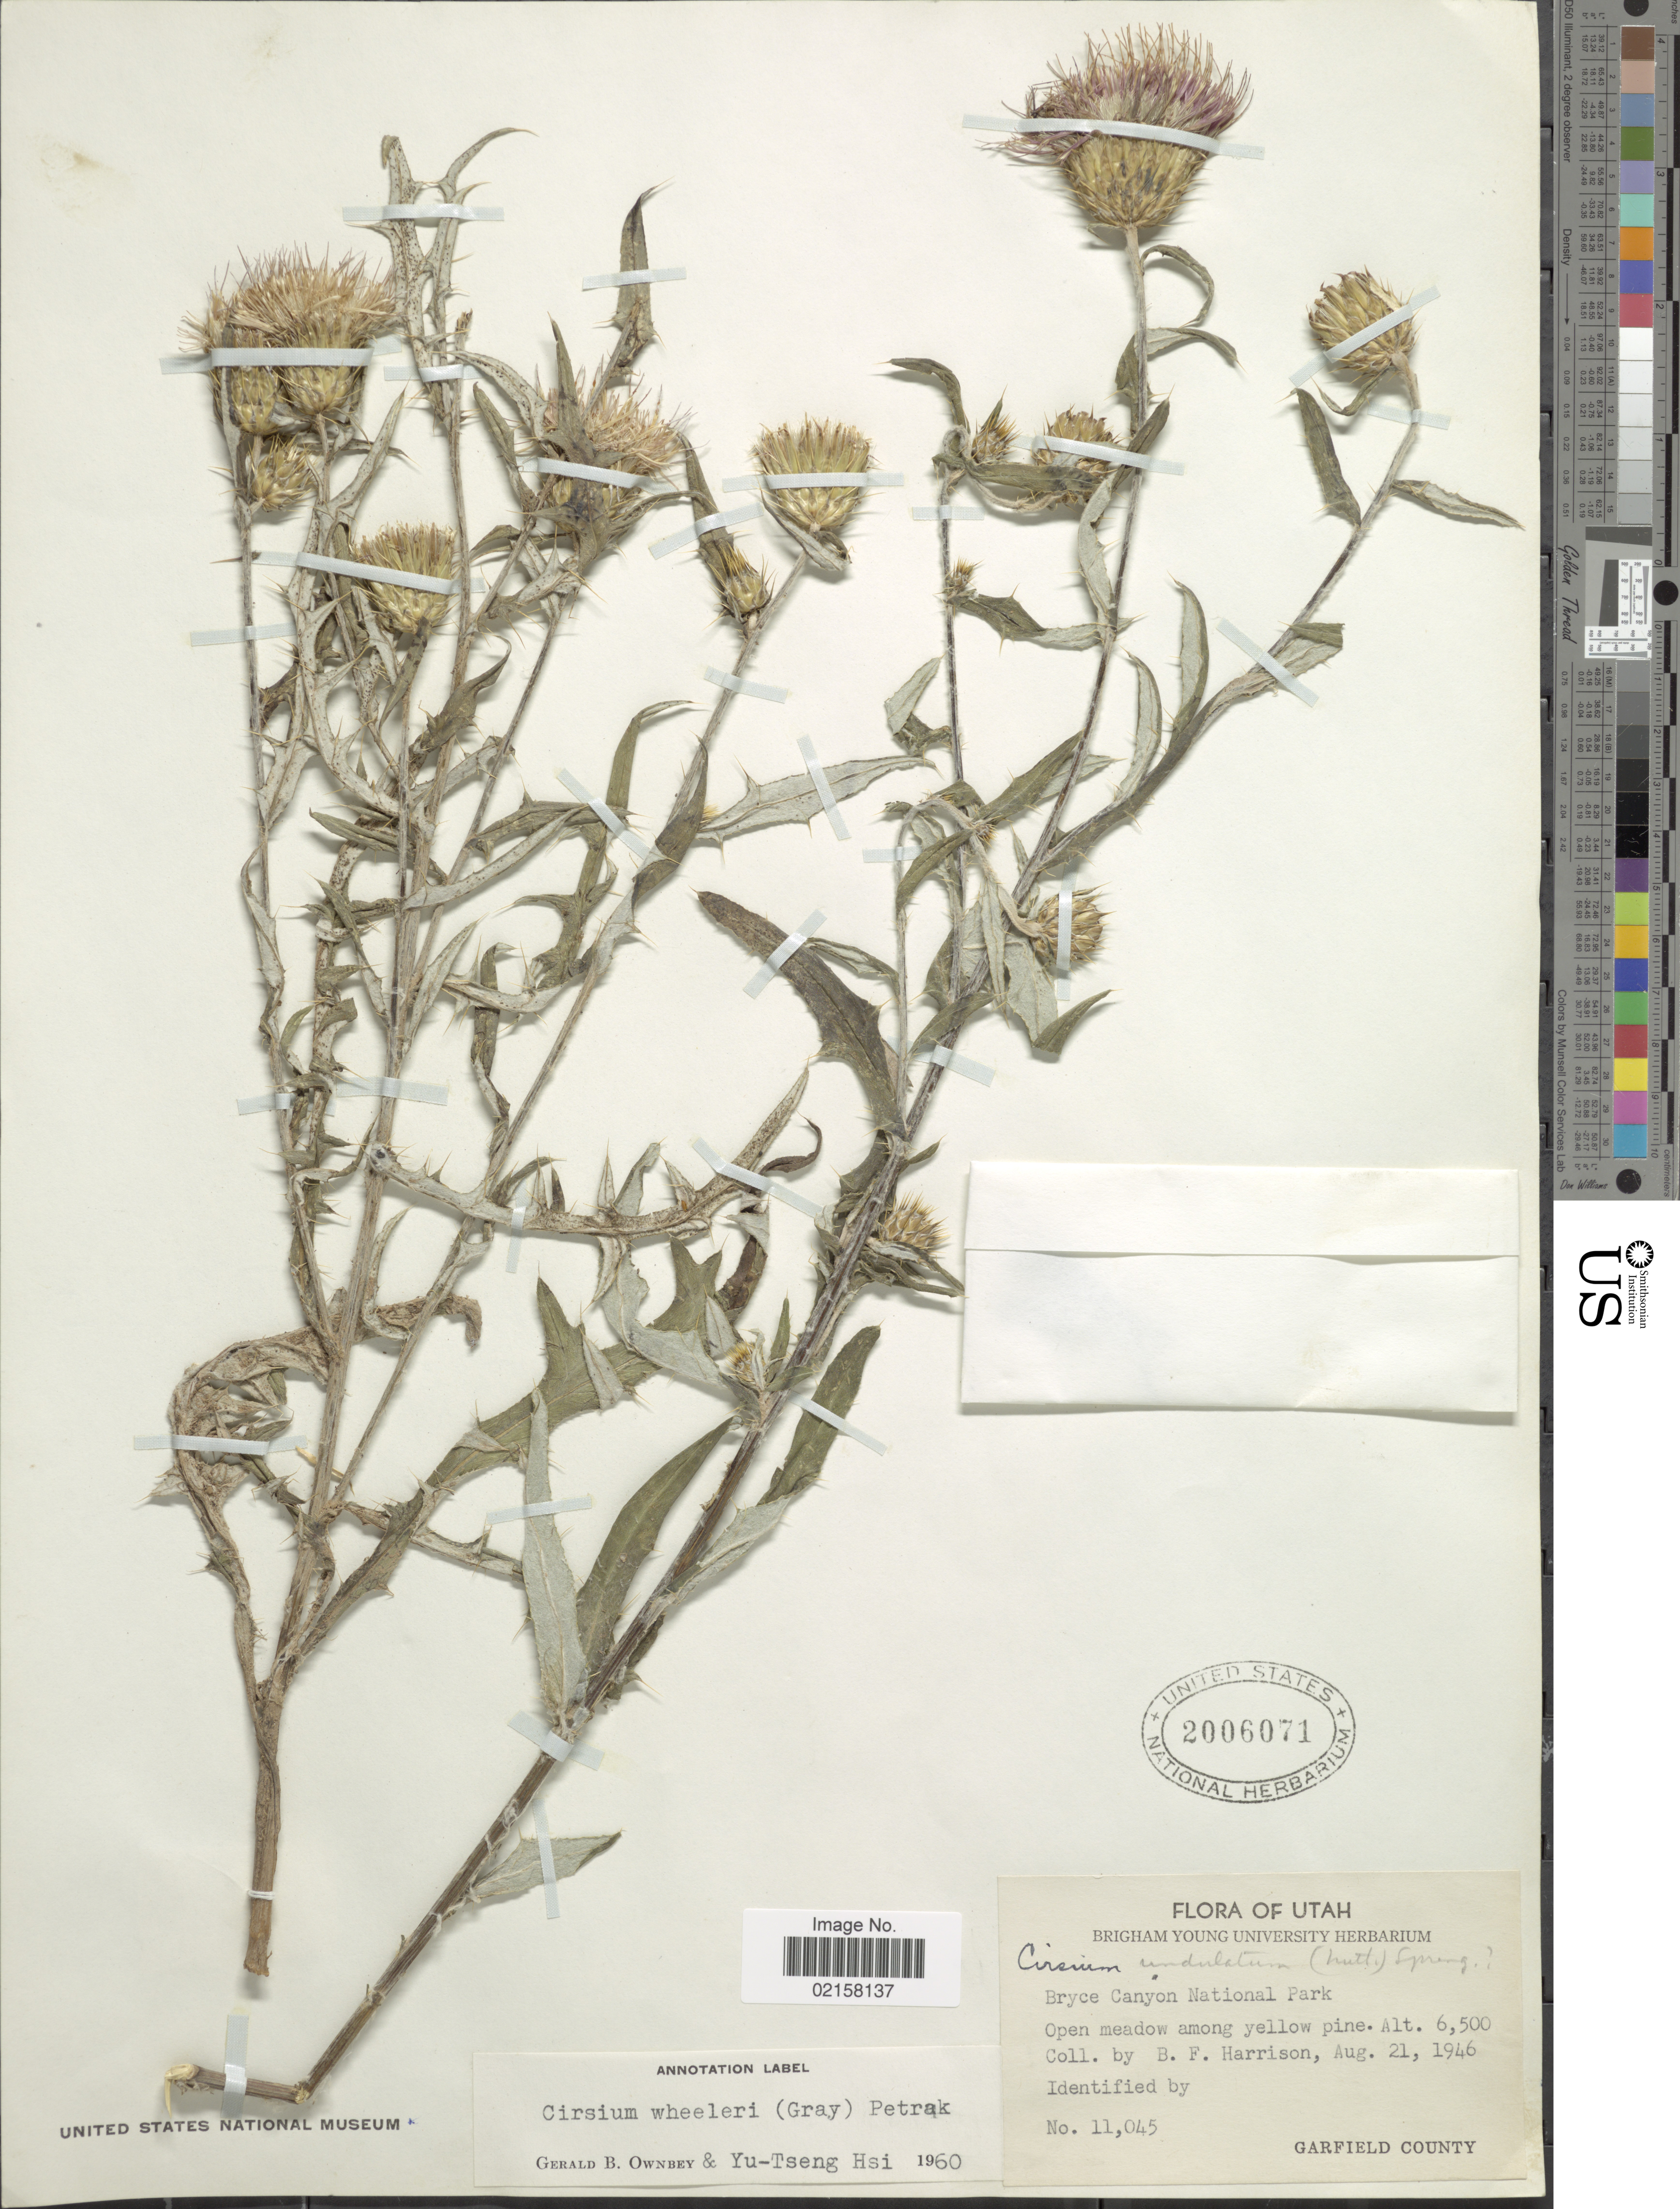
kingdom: Plantae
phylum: Tracheophyta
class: Magnoliopsida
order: Asterales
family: Asteraceae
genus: Cirsium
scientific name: Cirsium wheeleri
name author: (A. Gray) Petr.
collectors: B. F. Harrison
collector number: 11045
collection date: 1946-08-21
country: United States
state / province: Utah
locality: Open meadow, Garfield County, Bryce Canyon National Park.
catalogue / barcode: US 2006071